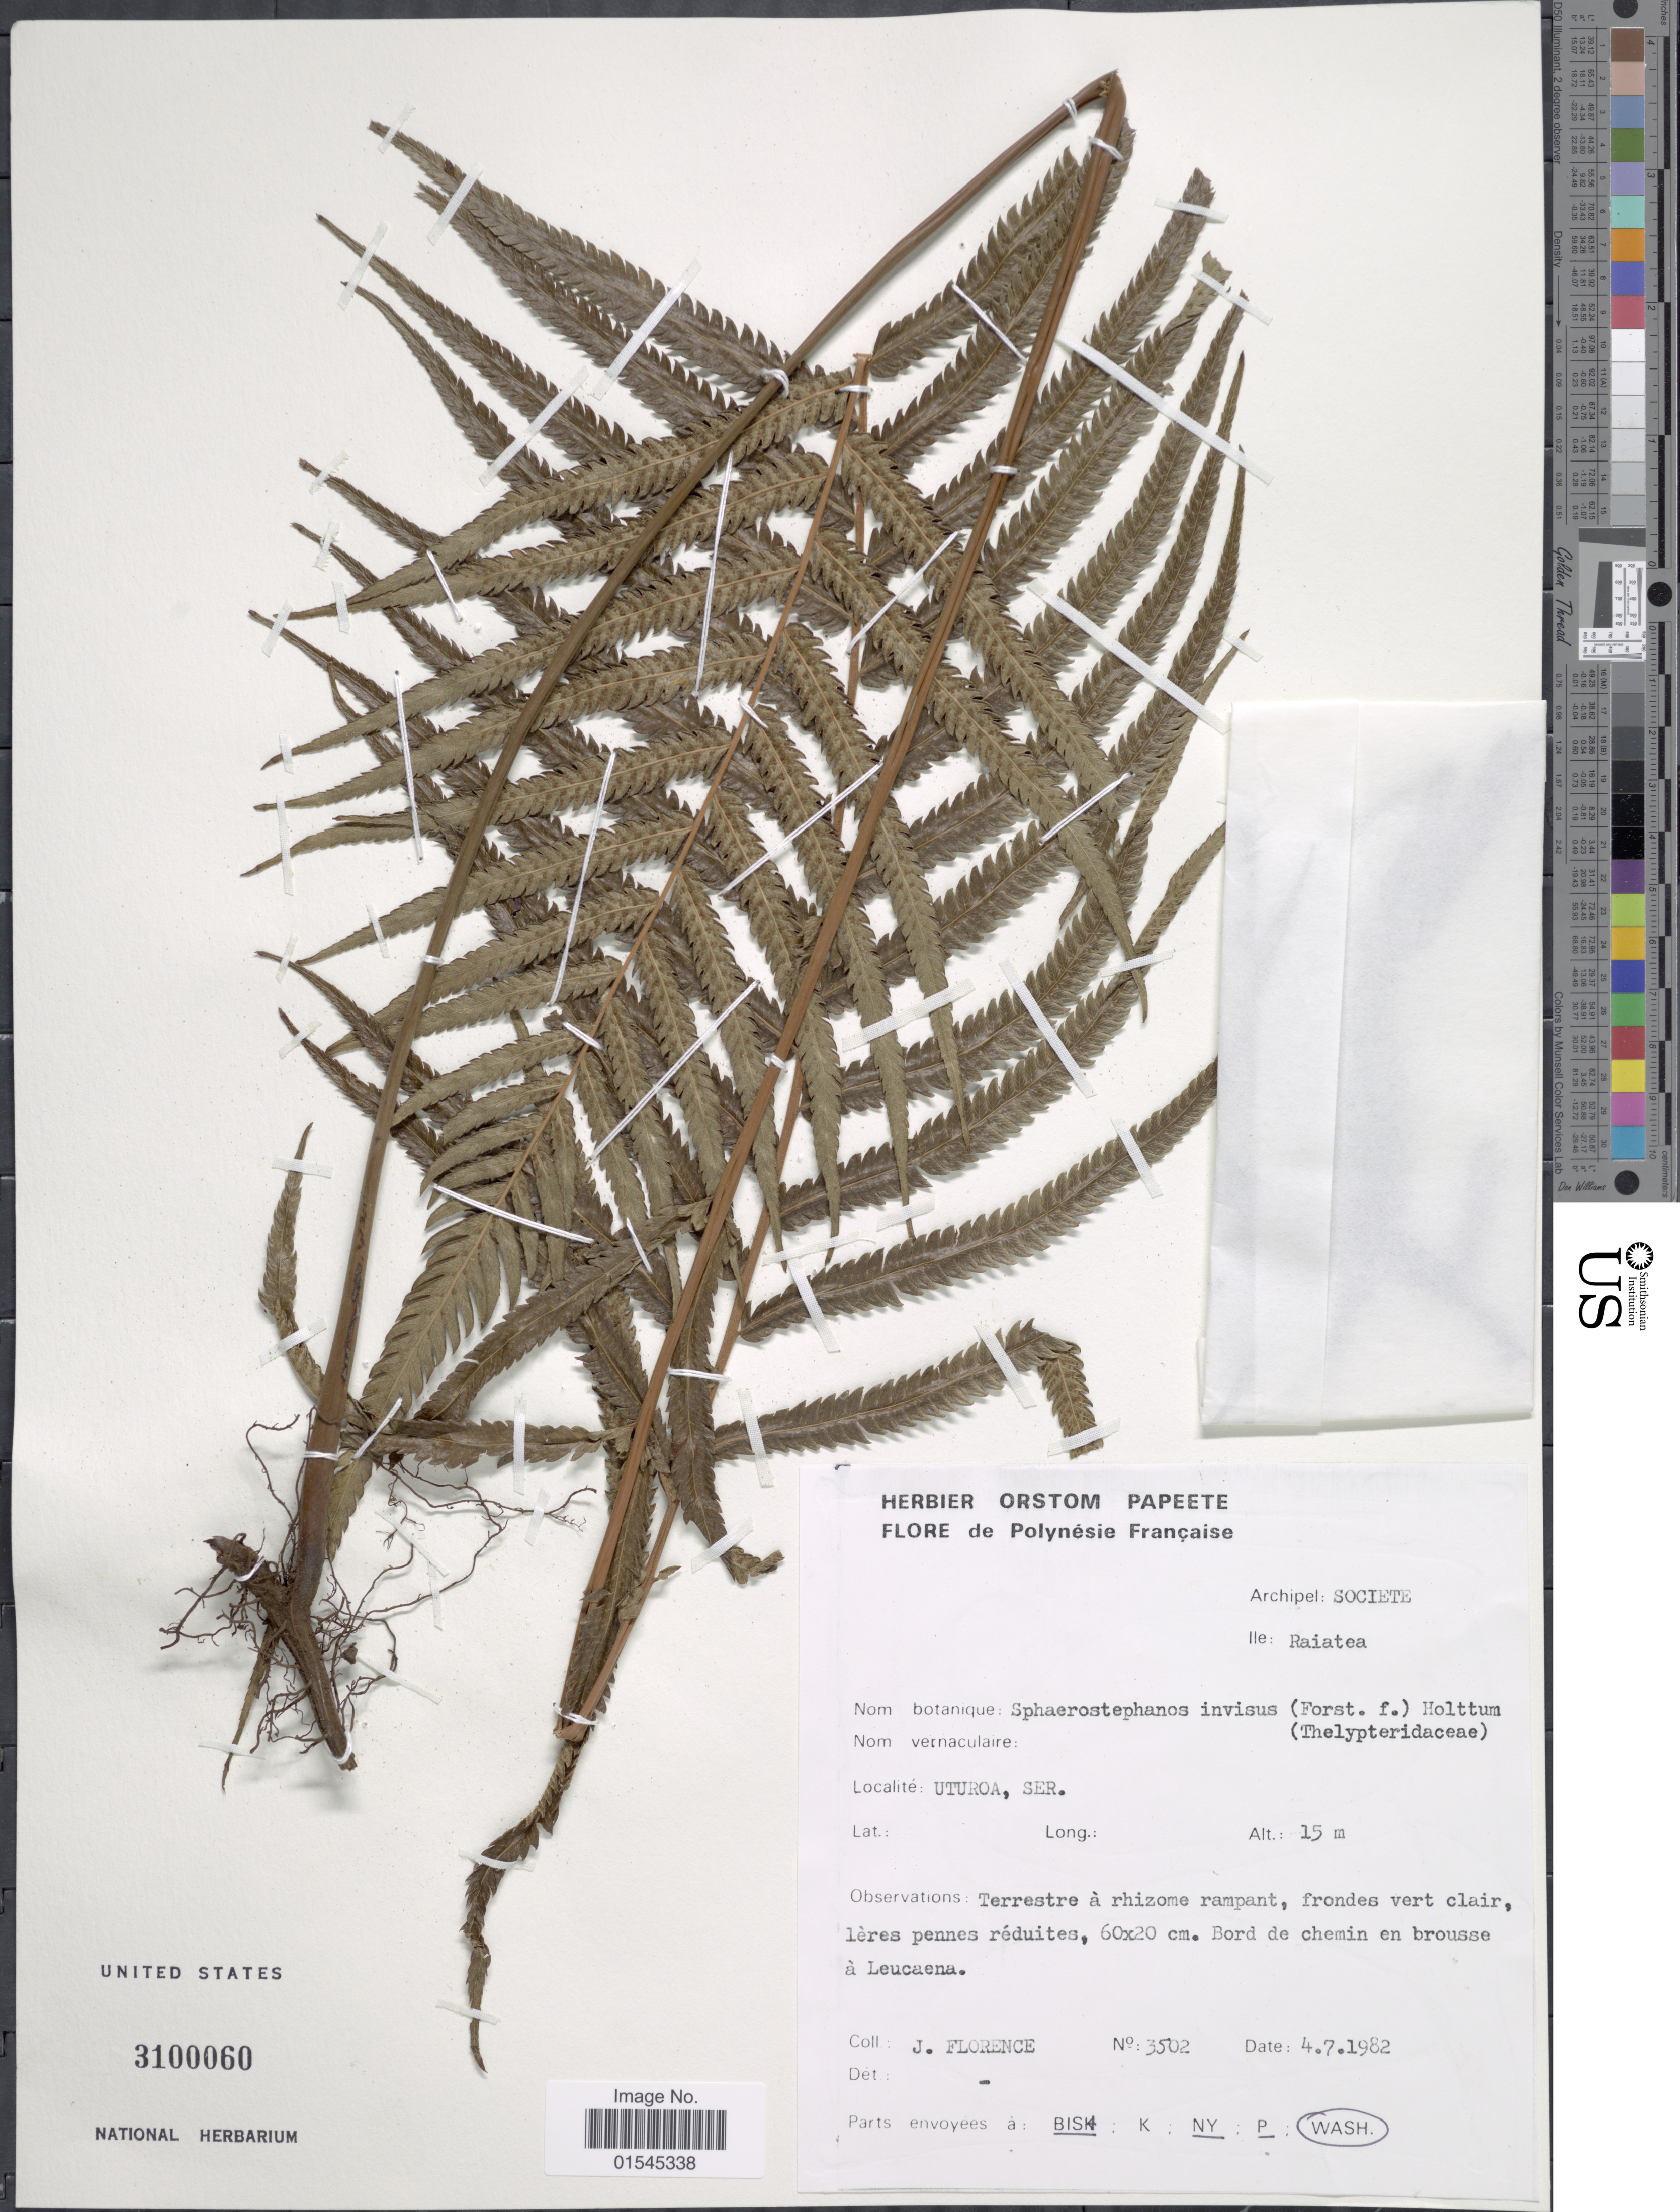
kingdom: Plantae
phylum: Tracheophyta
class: Polypodiopsida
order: Polypodiales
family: Thelypteridaceae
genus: Sphaerostephanos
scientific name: Sphaerostephanos invisus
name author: (G. Forst.) Holttum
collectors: J. Florence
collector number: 3502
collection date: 1982-07-04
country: French Polynesia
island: Raiatea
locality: Archipel: Societe. Ile: Raiatea. Uturoa, Ser.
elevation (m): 15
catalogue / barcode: US 3100060